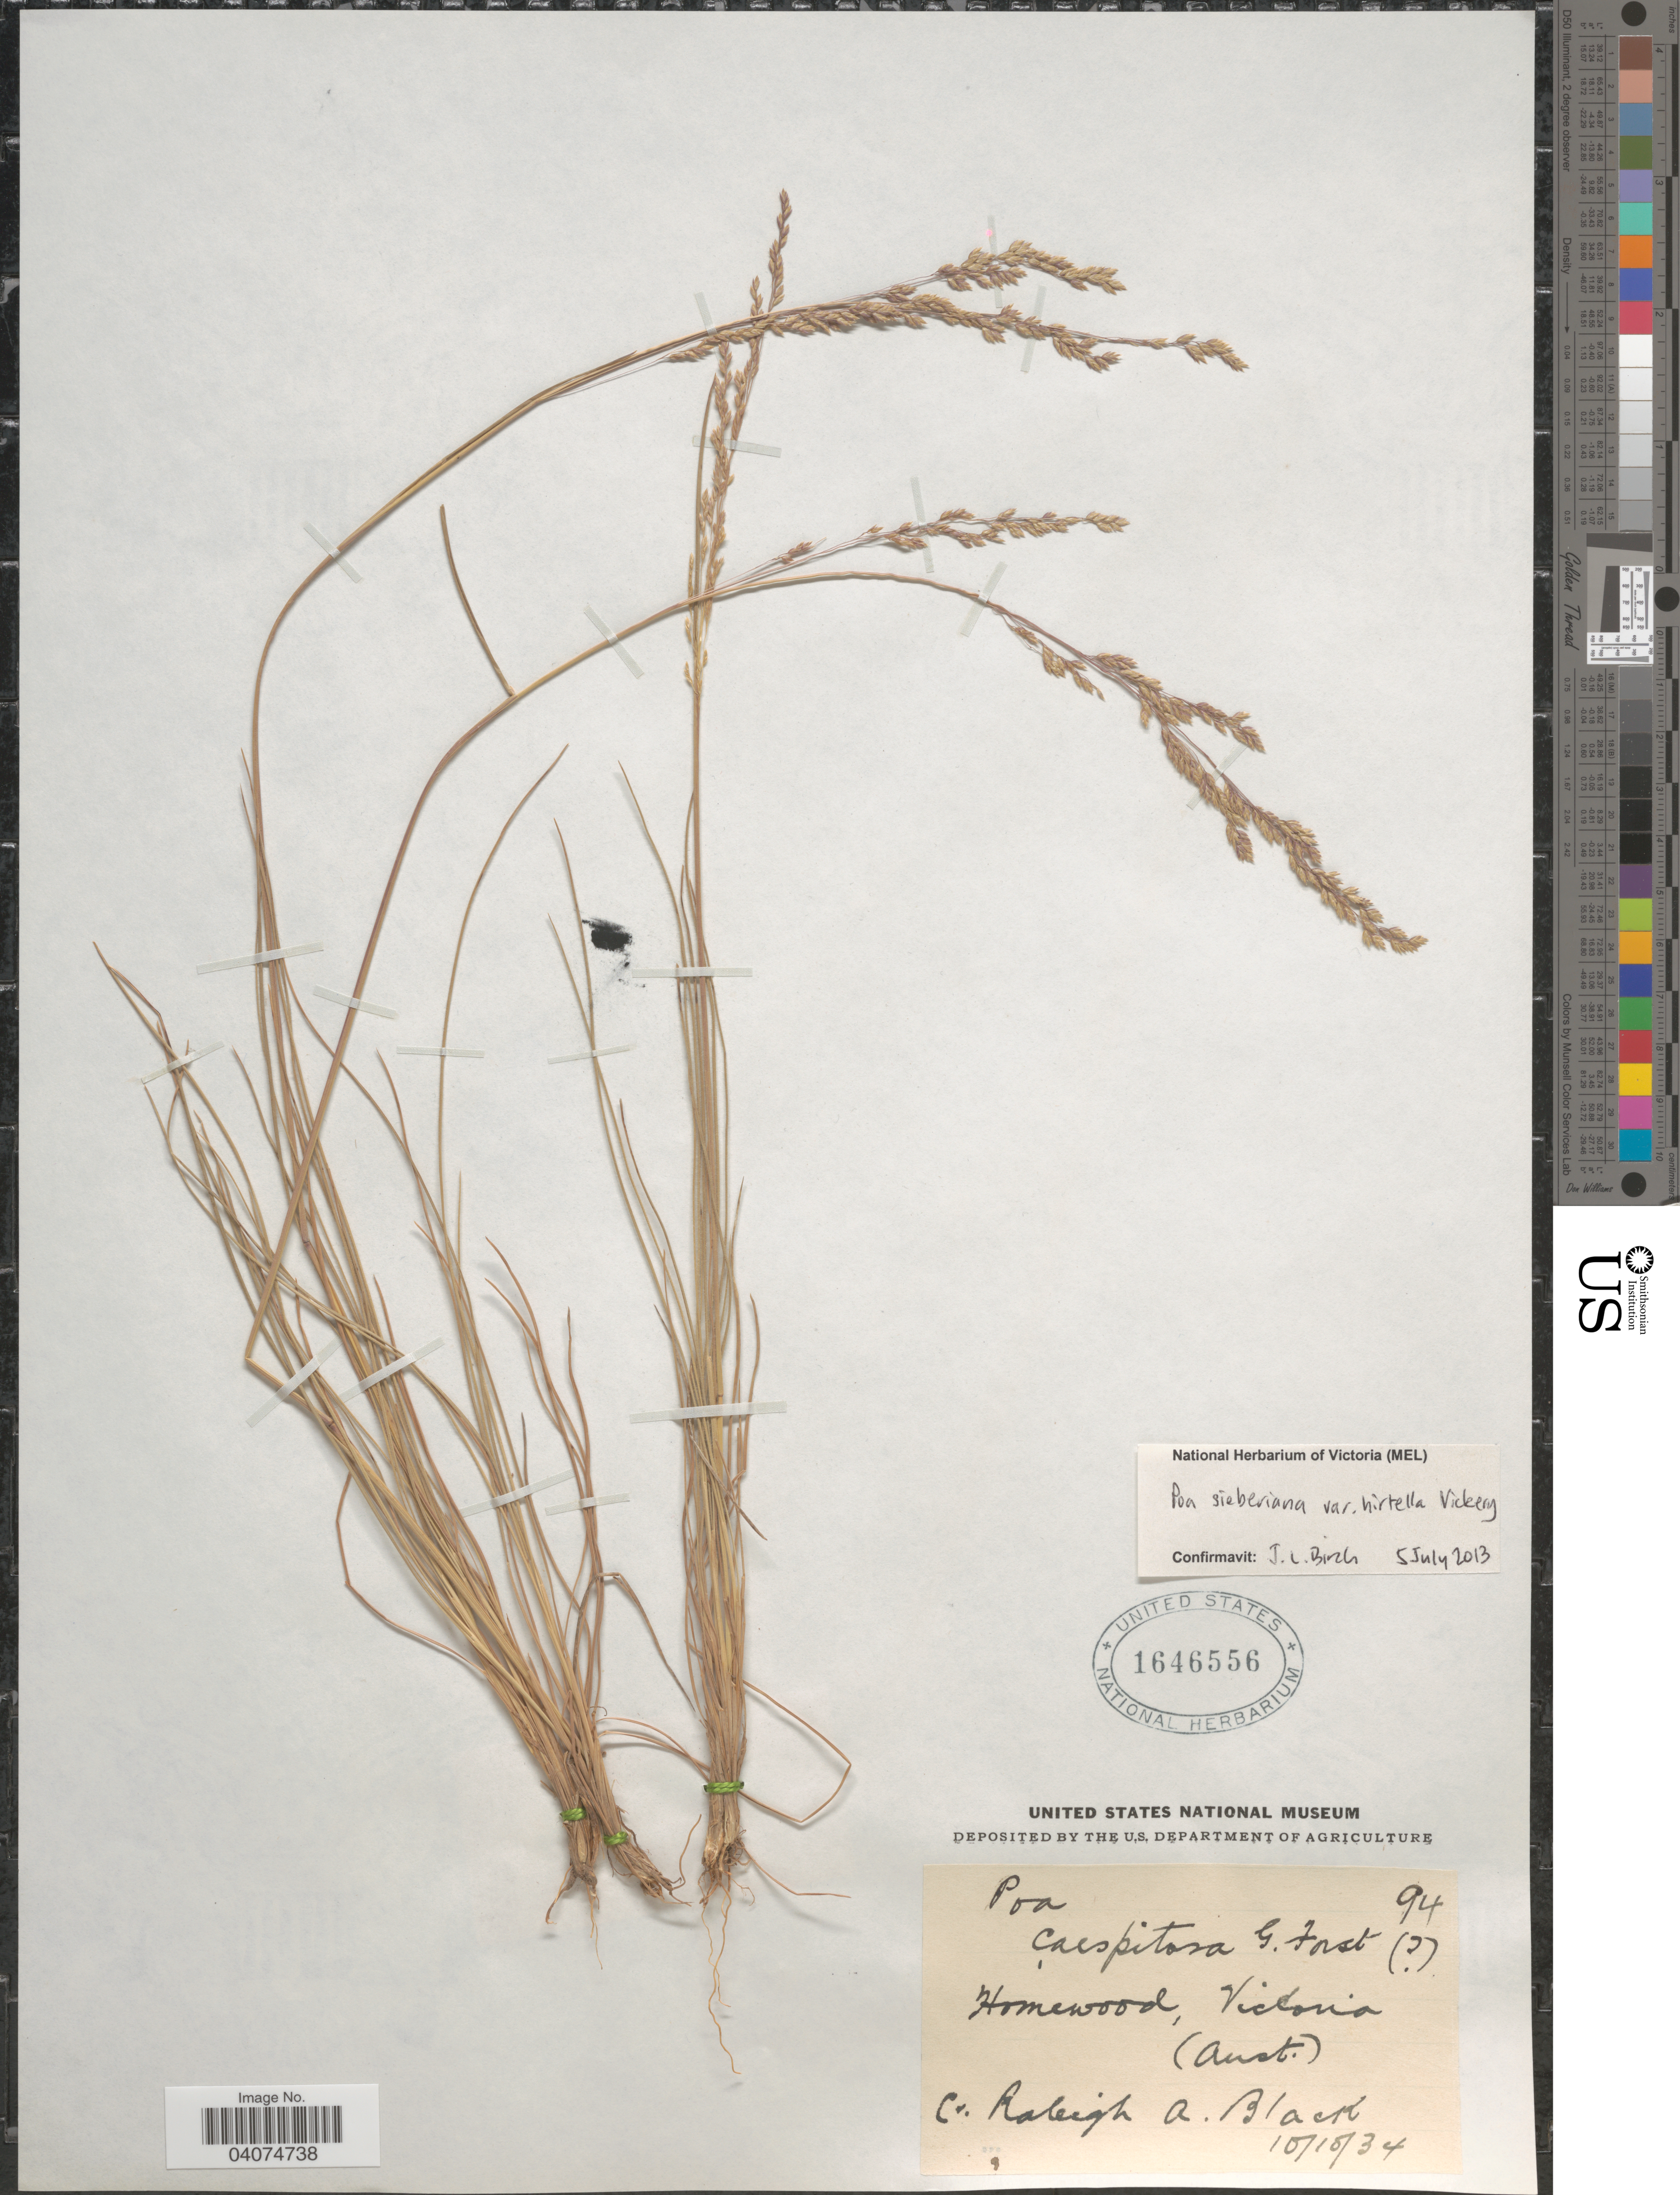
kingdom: Plantae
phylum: Tracheophyta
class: Liliopsida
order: Poales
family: Poaceae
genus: Poa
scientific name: Poa sieberiana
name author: Spreng.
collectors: R. A. Black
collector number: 94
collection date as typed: Transcribed d/m/y: 15/10/34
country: Australia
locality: Homewood, Victoria.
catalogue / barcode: US 1646556